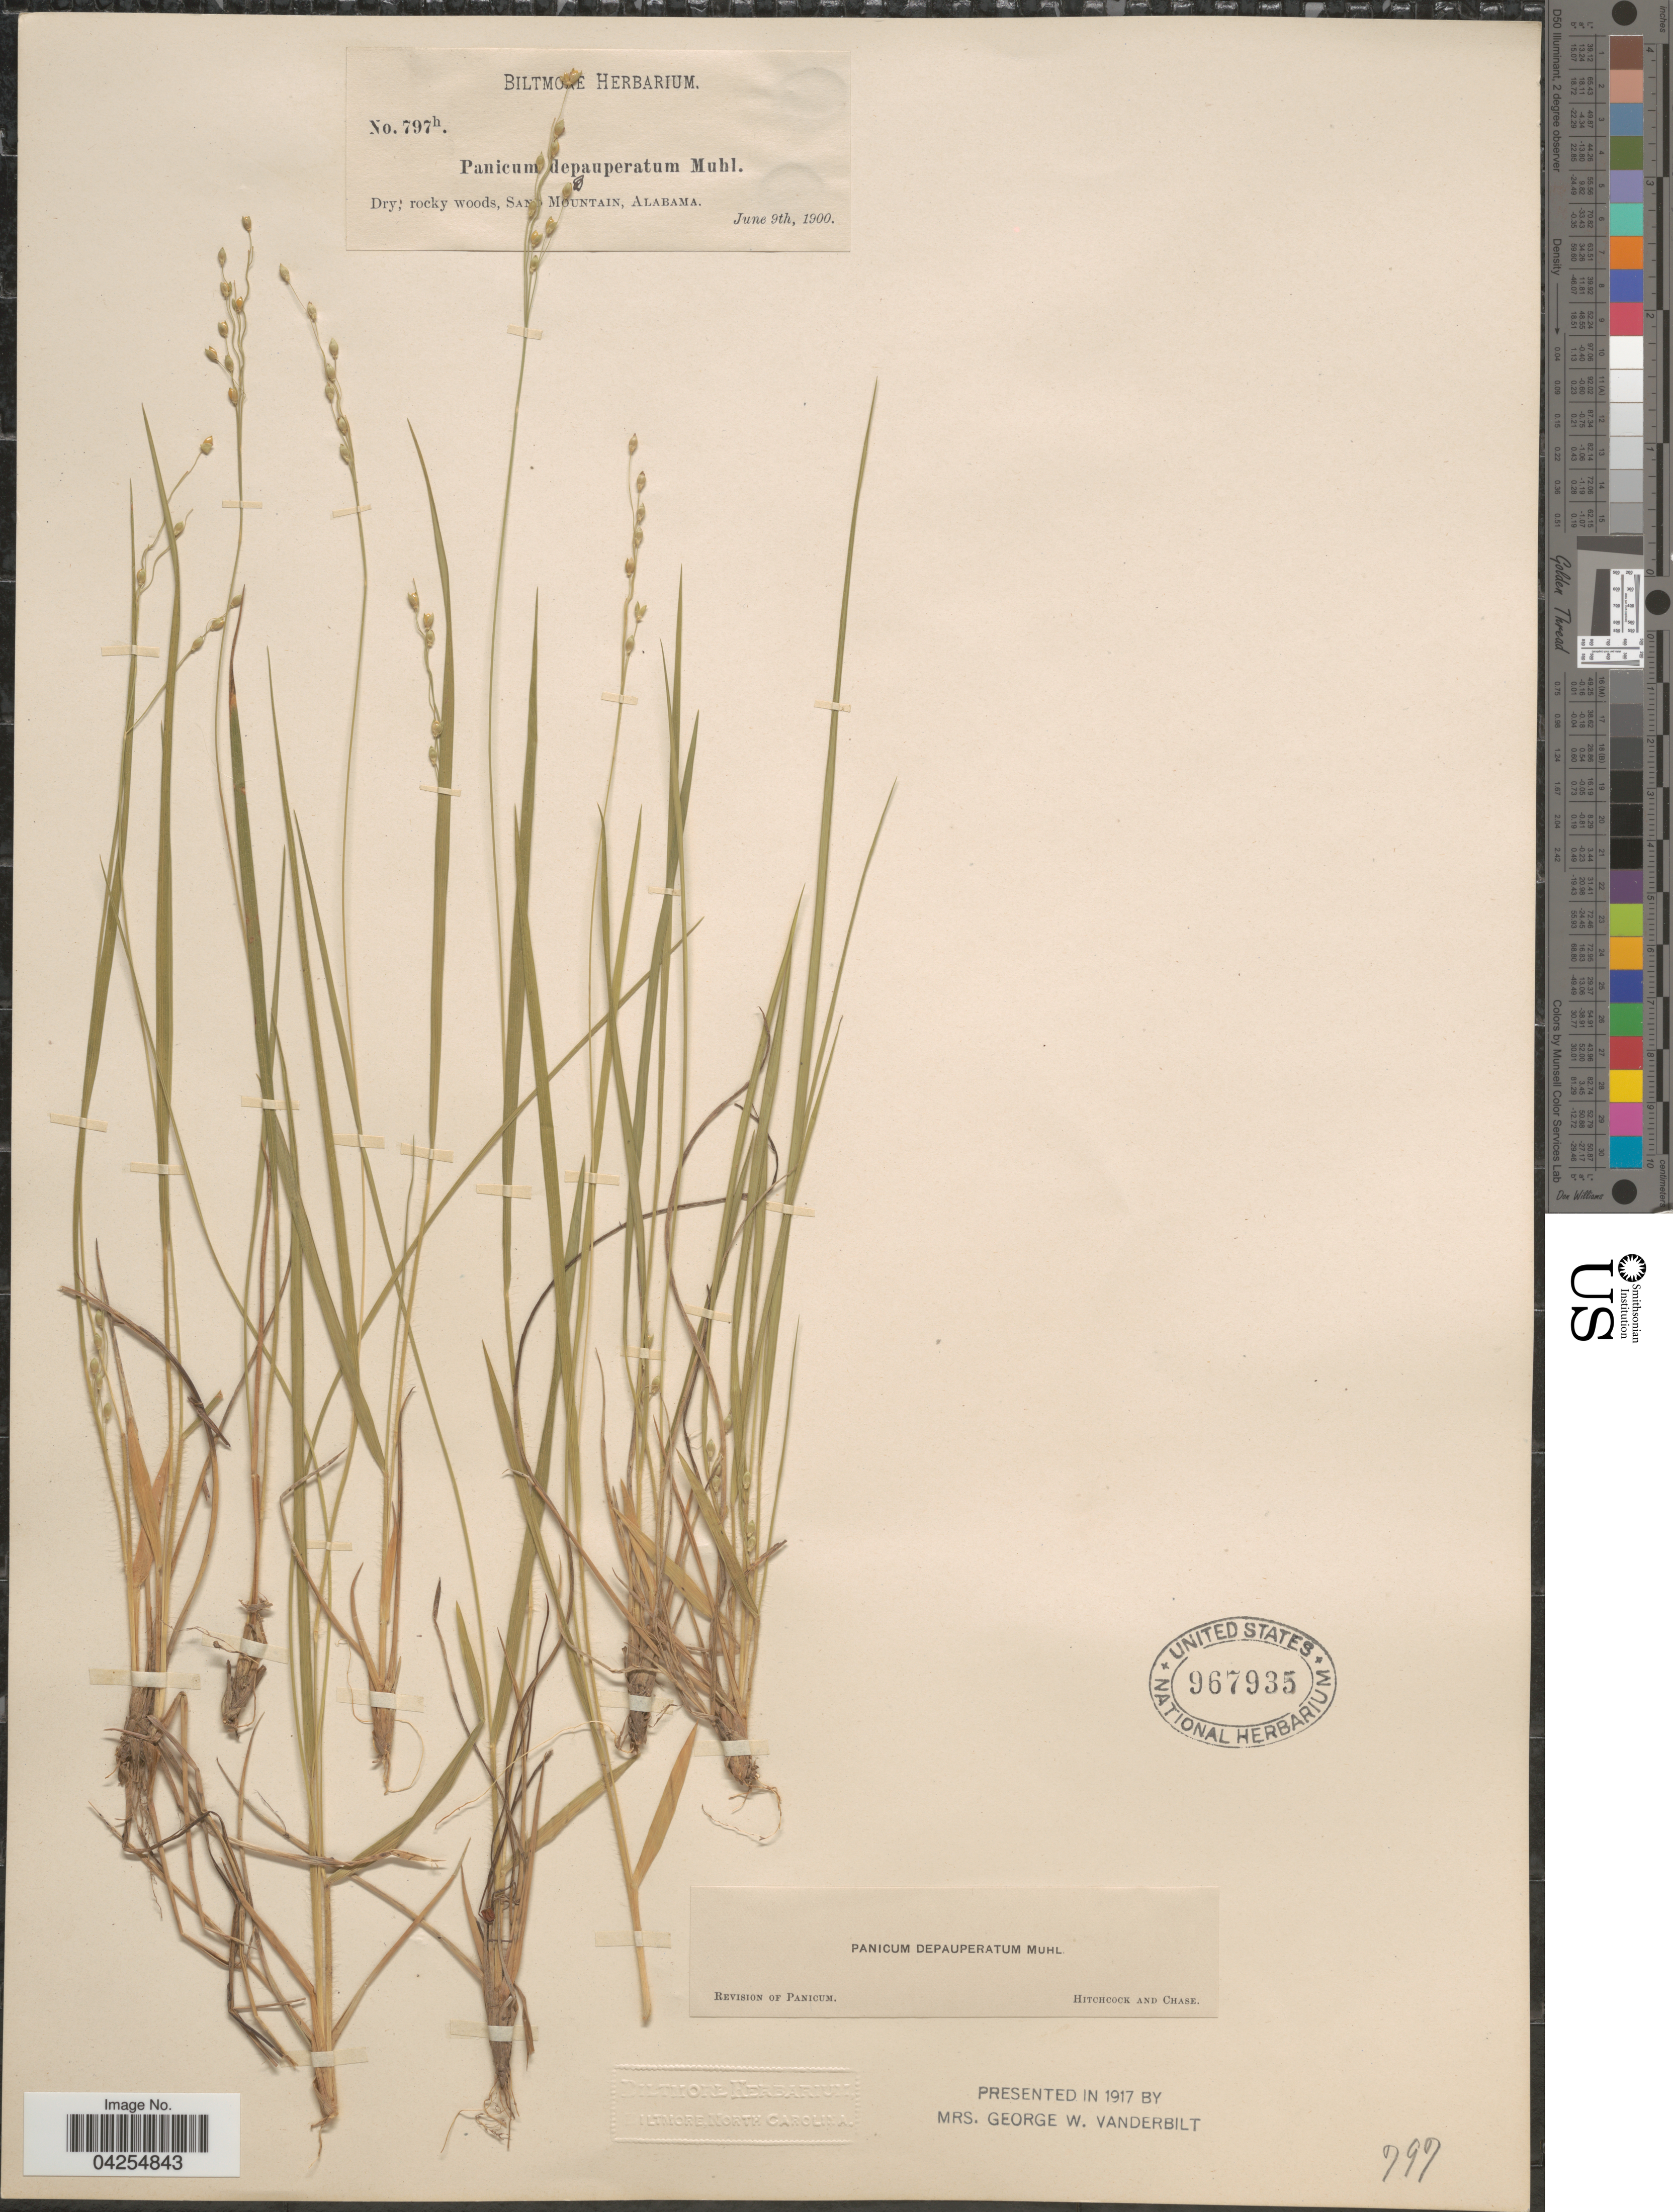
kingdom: Plantae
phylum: Tracheophyta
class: Liliopsida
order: Poales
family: Poaceae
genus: Dichanthelium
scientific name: Dichanthelium depauperatum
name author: (Muhl.) Gould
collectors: ex herb. Biltmore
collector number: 797h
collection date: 1900-06-09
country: United States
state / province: Alabama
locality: Sand Mountain.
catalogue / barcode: US 967935